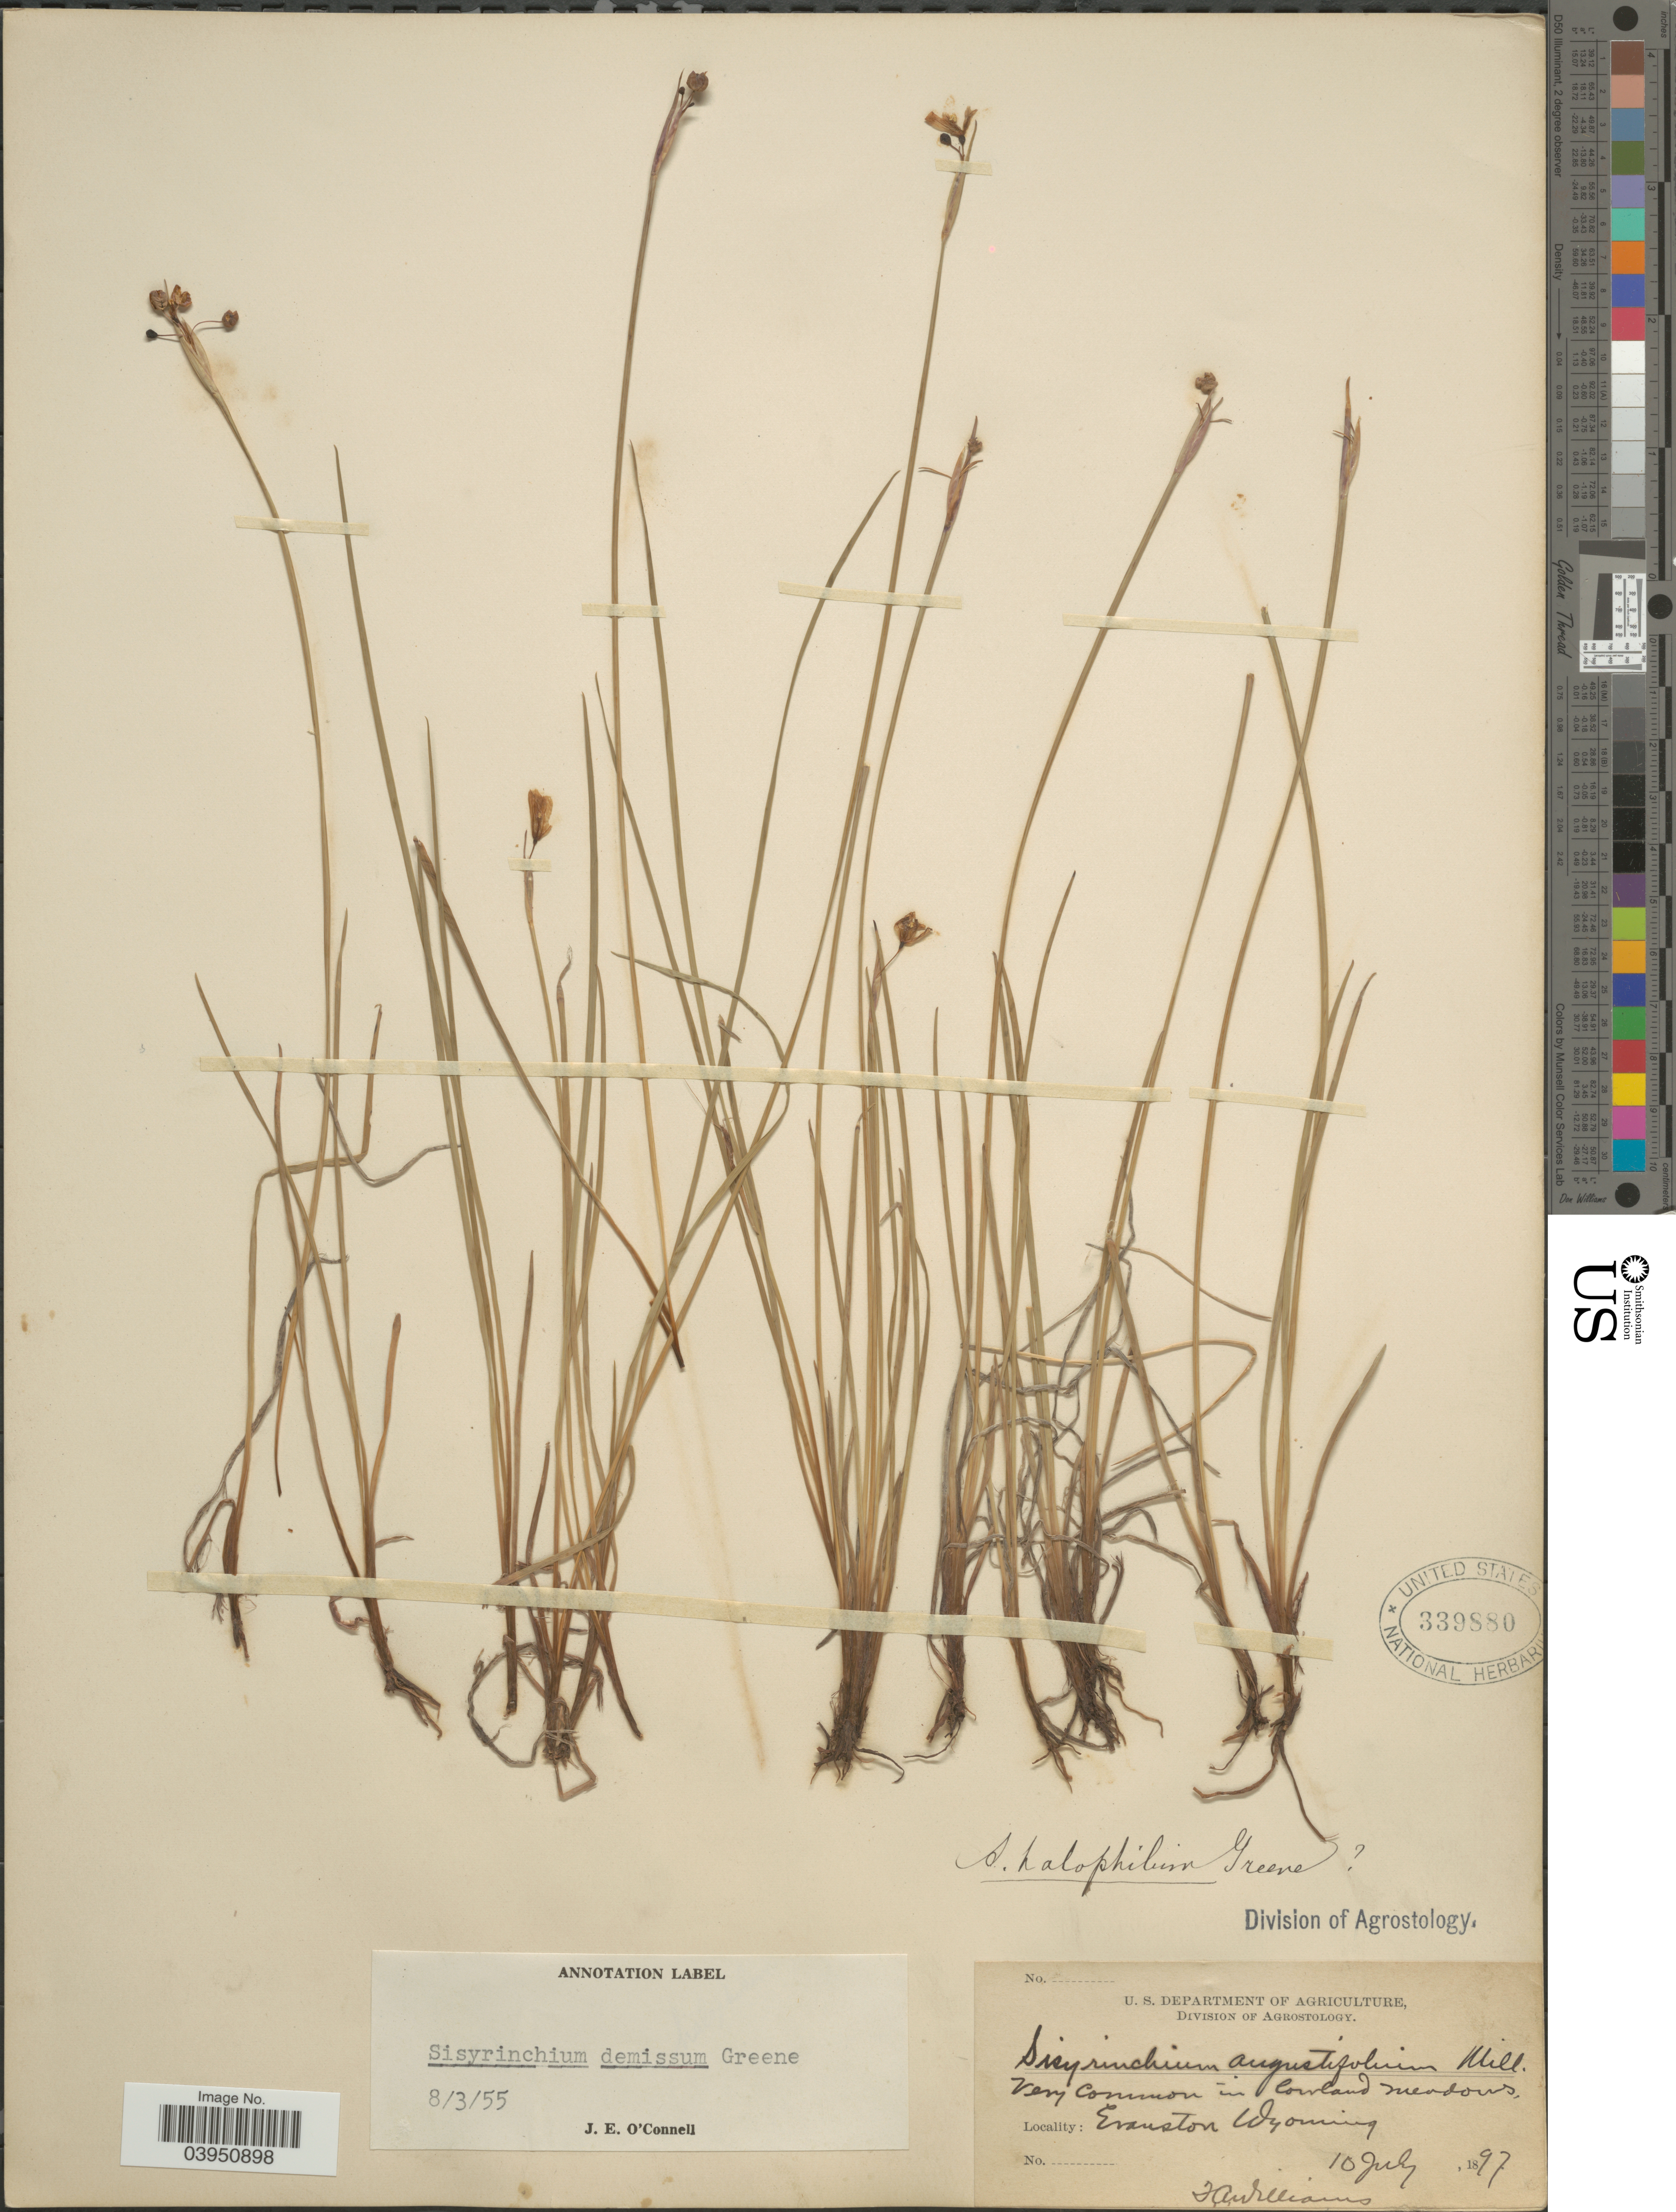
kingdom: Plantae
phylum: Tracheophyta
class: Liliopsida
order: Asparagales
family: Iridaceae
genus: Sisyrinchium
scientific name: Sisyrinchium demissum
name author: Greene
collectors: J. A. Williams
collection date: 1897-07-10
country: United States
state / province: Wyoming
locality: Evanston.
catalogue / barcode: US 339880